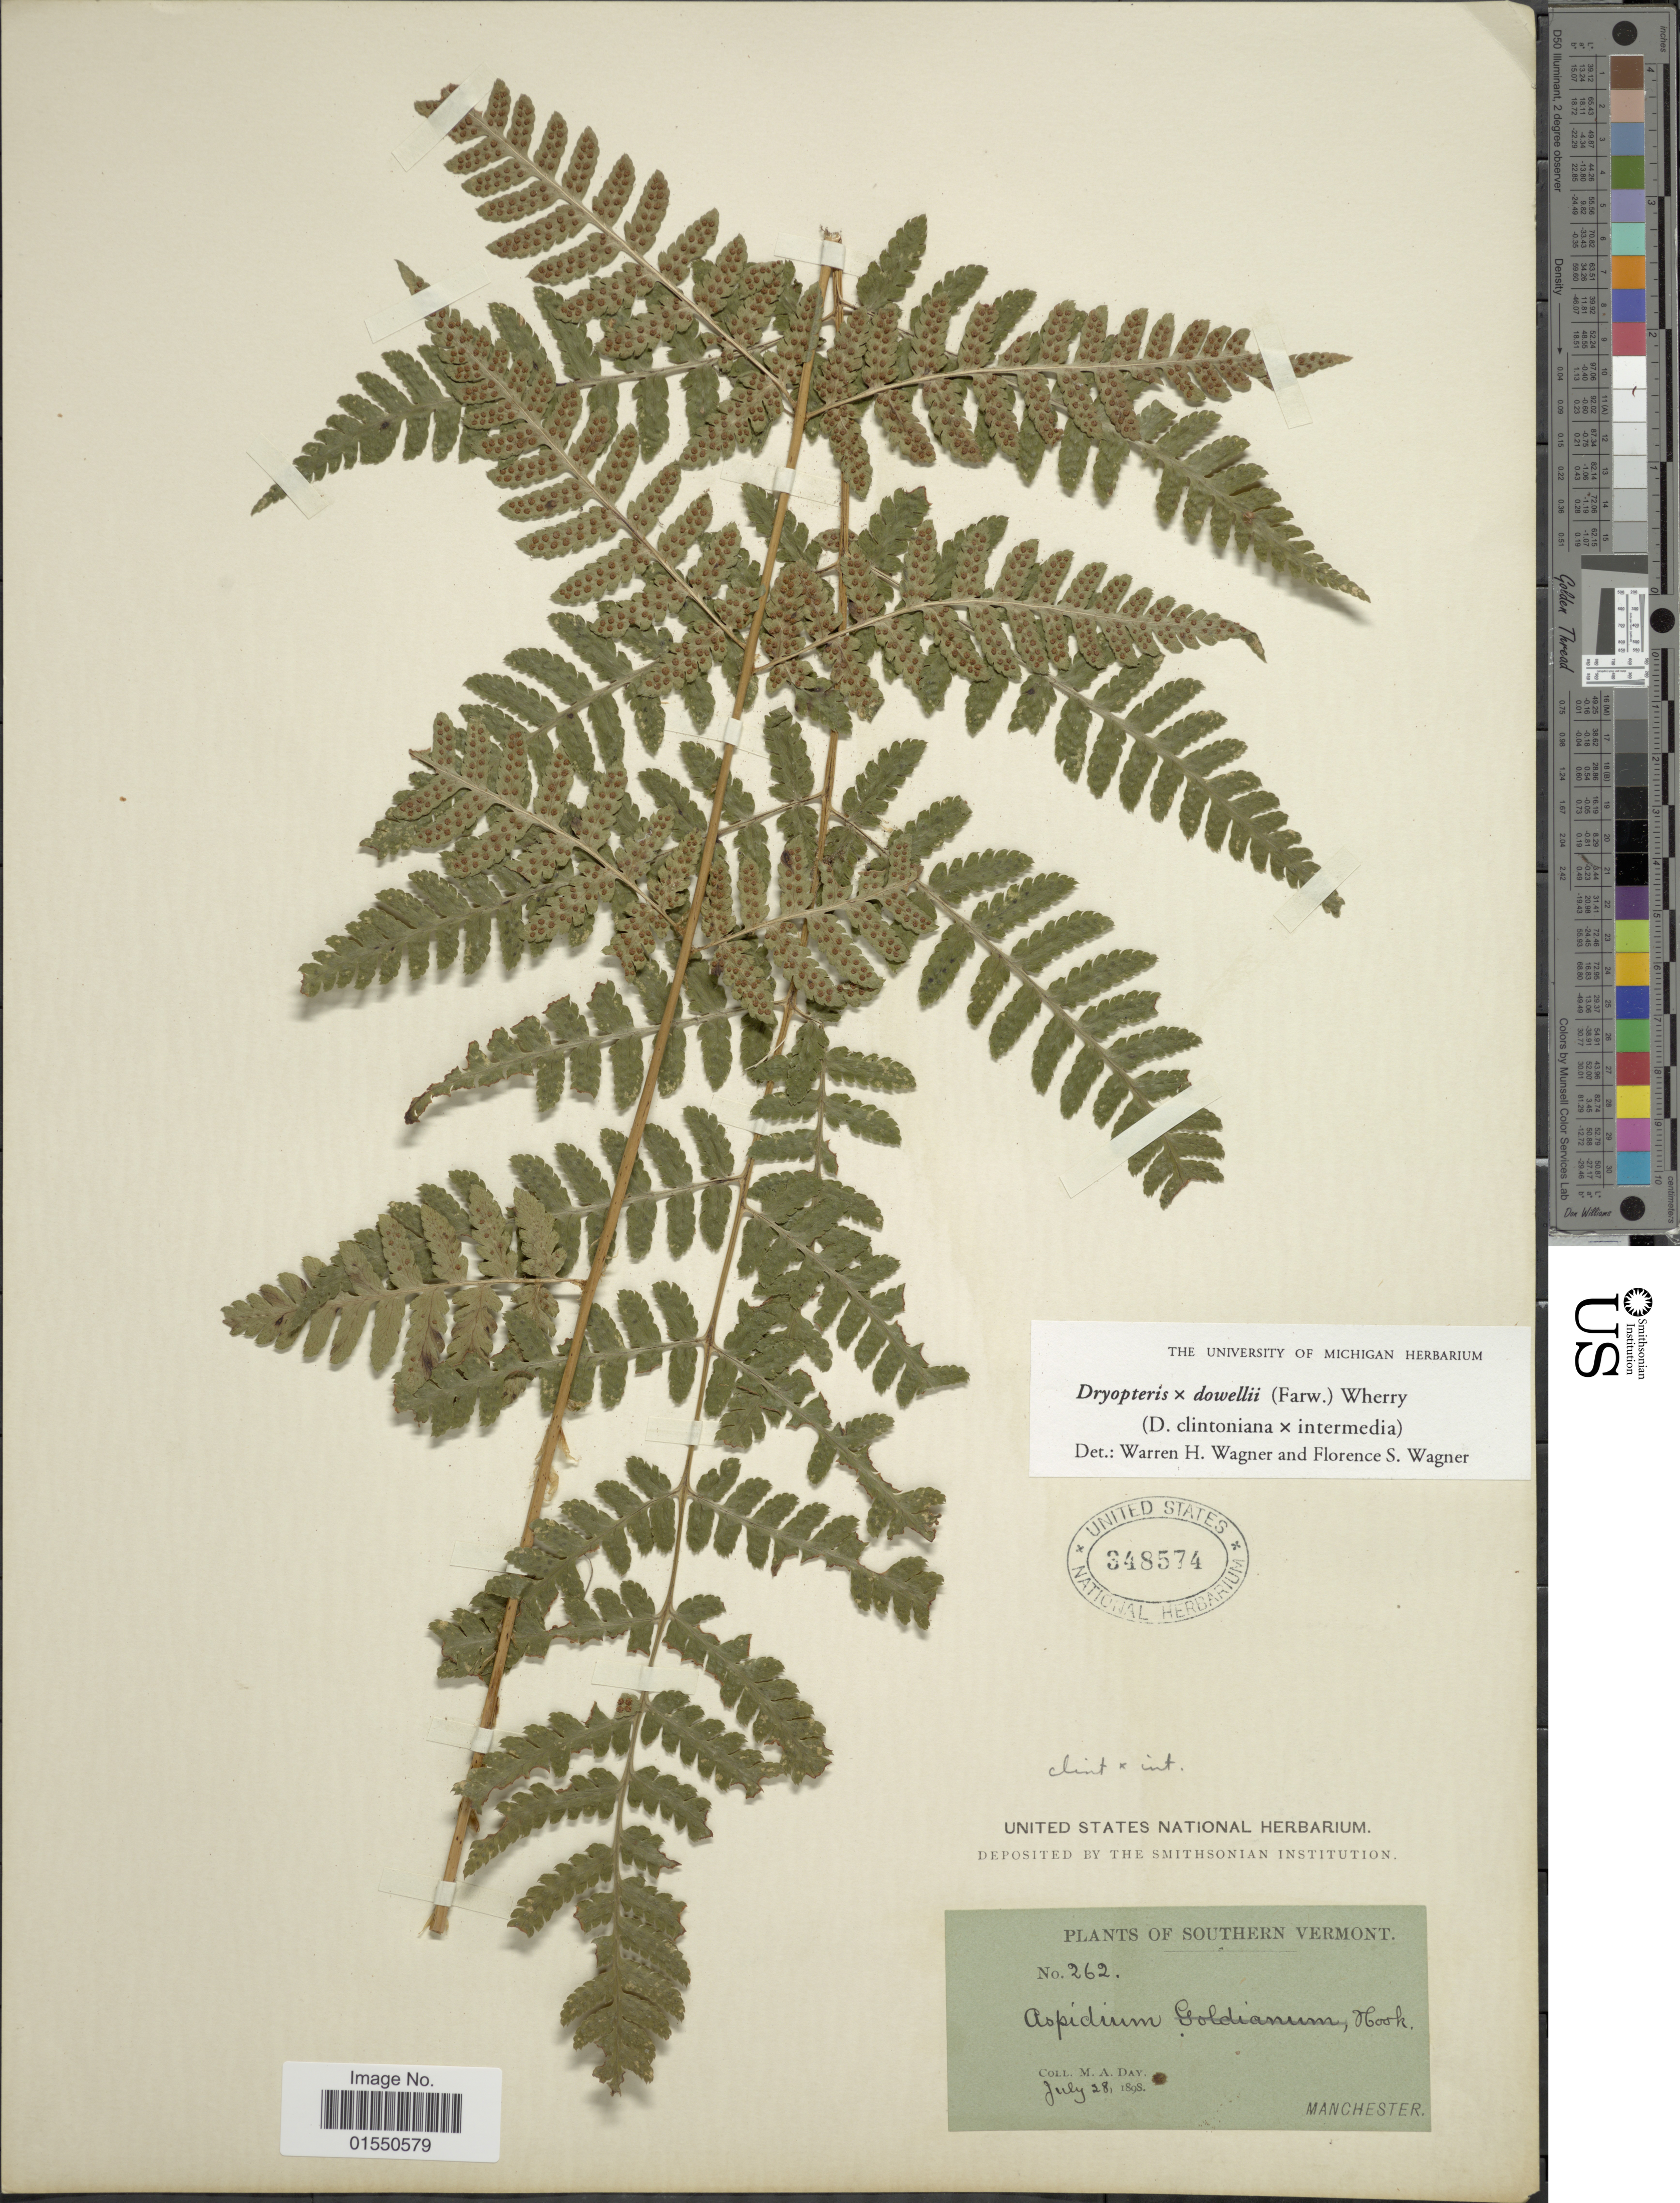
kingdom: Plantae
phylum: Tracheophyta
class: Polypodiopsida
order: Polypodiales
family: Dryopteridaceae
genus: Dryopteris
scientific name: Dryopteris x dowellii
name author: (Farw.) Wherry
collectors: M. Day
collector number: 262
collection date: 1898-07-28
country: United States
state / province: Vermont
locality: Southern Vermont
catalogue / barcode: US 348574